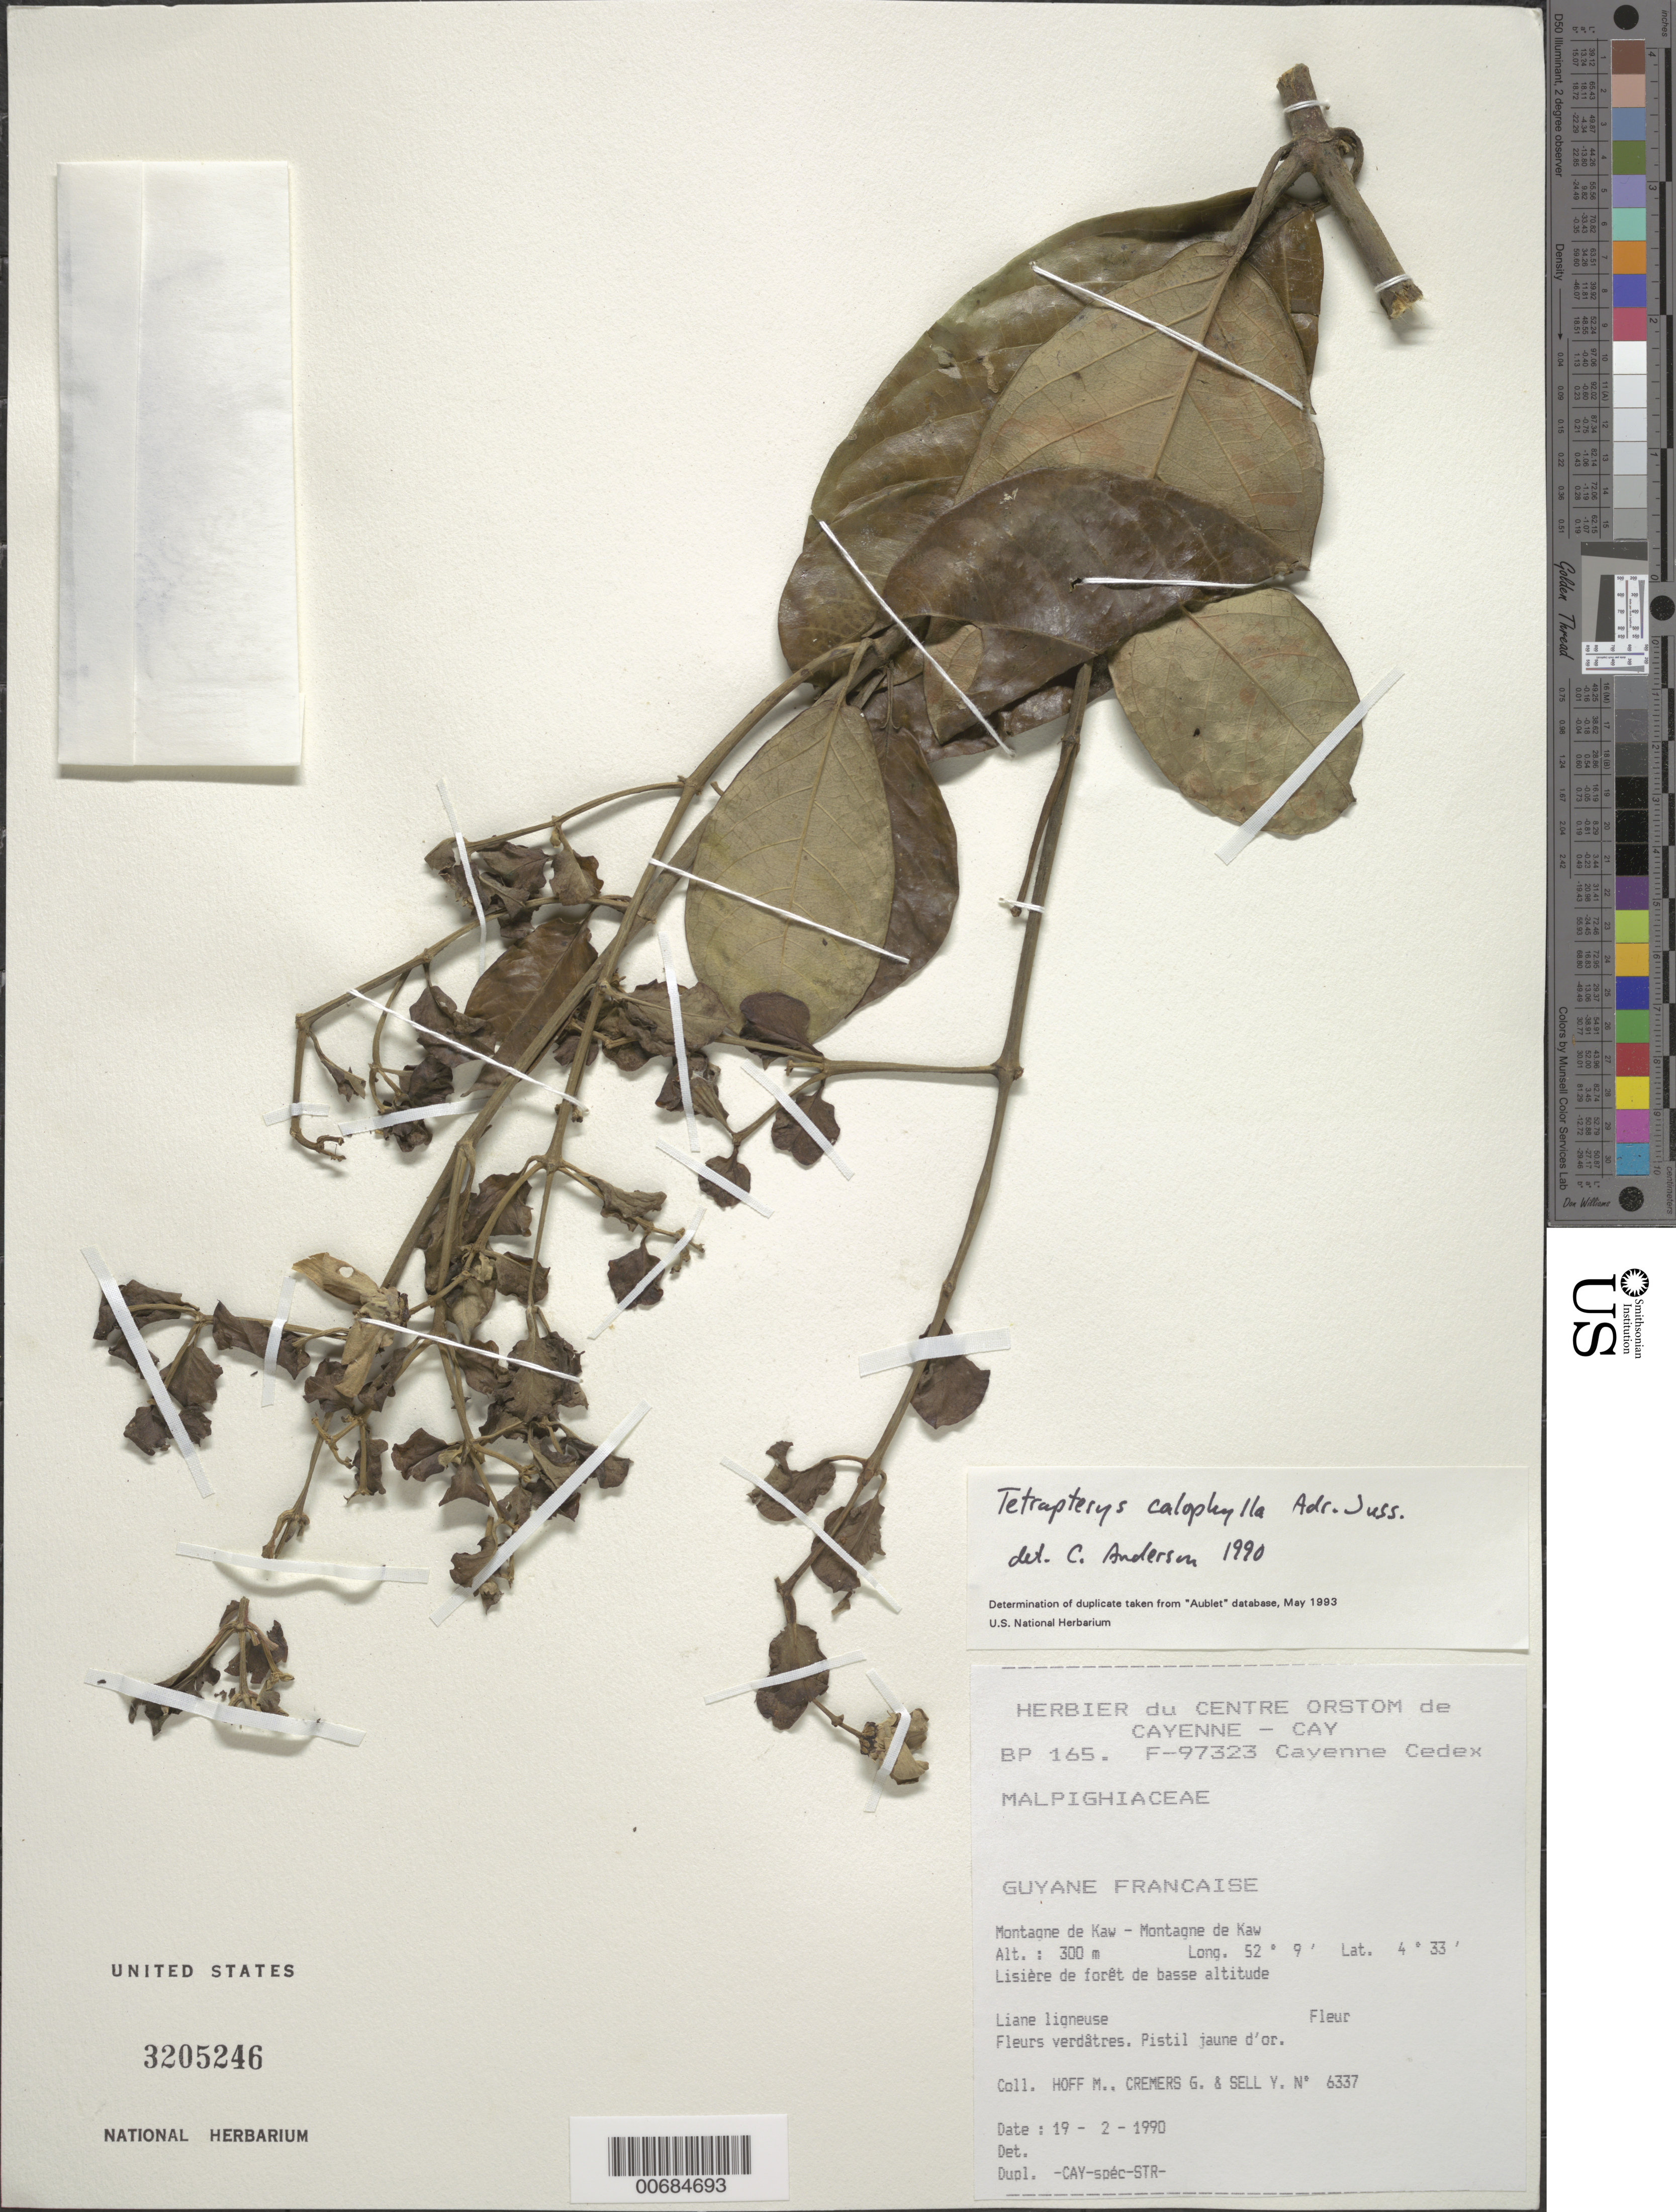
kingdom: Plantae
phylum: Tracheophyta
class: Magnoliopsida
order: Malpighiales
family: Malpighiaceae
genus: Tetrapterys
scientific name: Tetrapterys calophylla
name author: A. Juss.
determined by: Anderson, C.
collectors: M. Hoff, G. Cremers & Y. Sell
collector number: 6337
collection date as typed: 19-Feb-90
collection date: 1990-02-19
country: French Guiana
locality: Montagne de Kaw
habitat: Edge of low forest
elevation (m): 300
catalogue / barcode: US 3205246